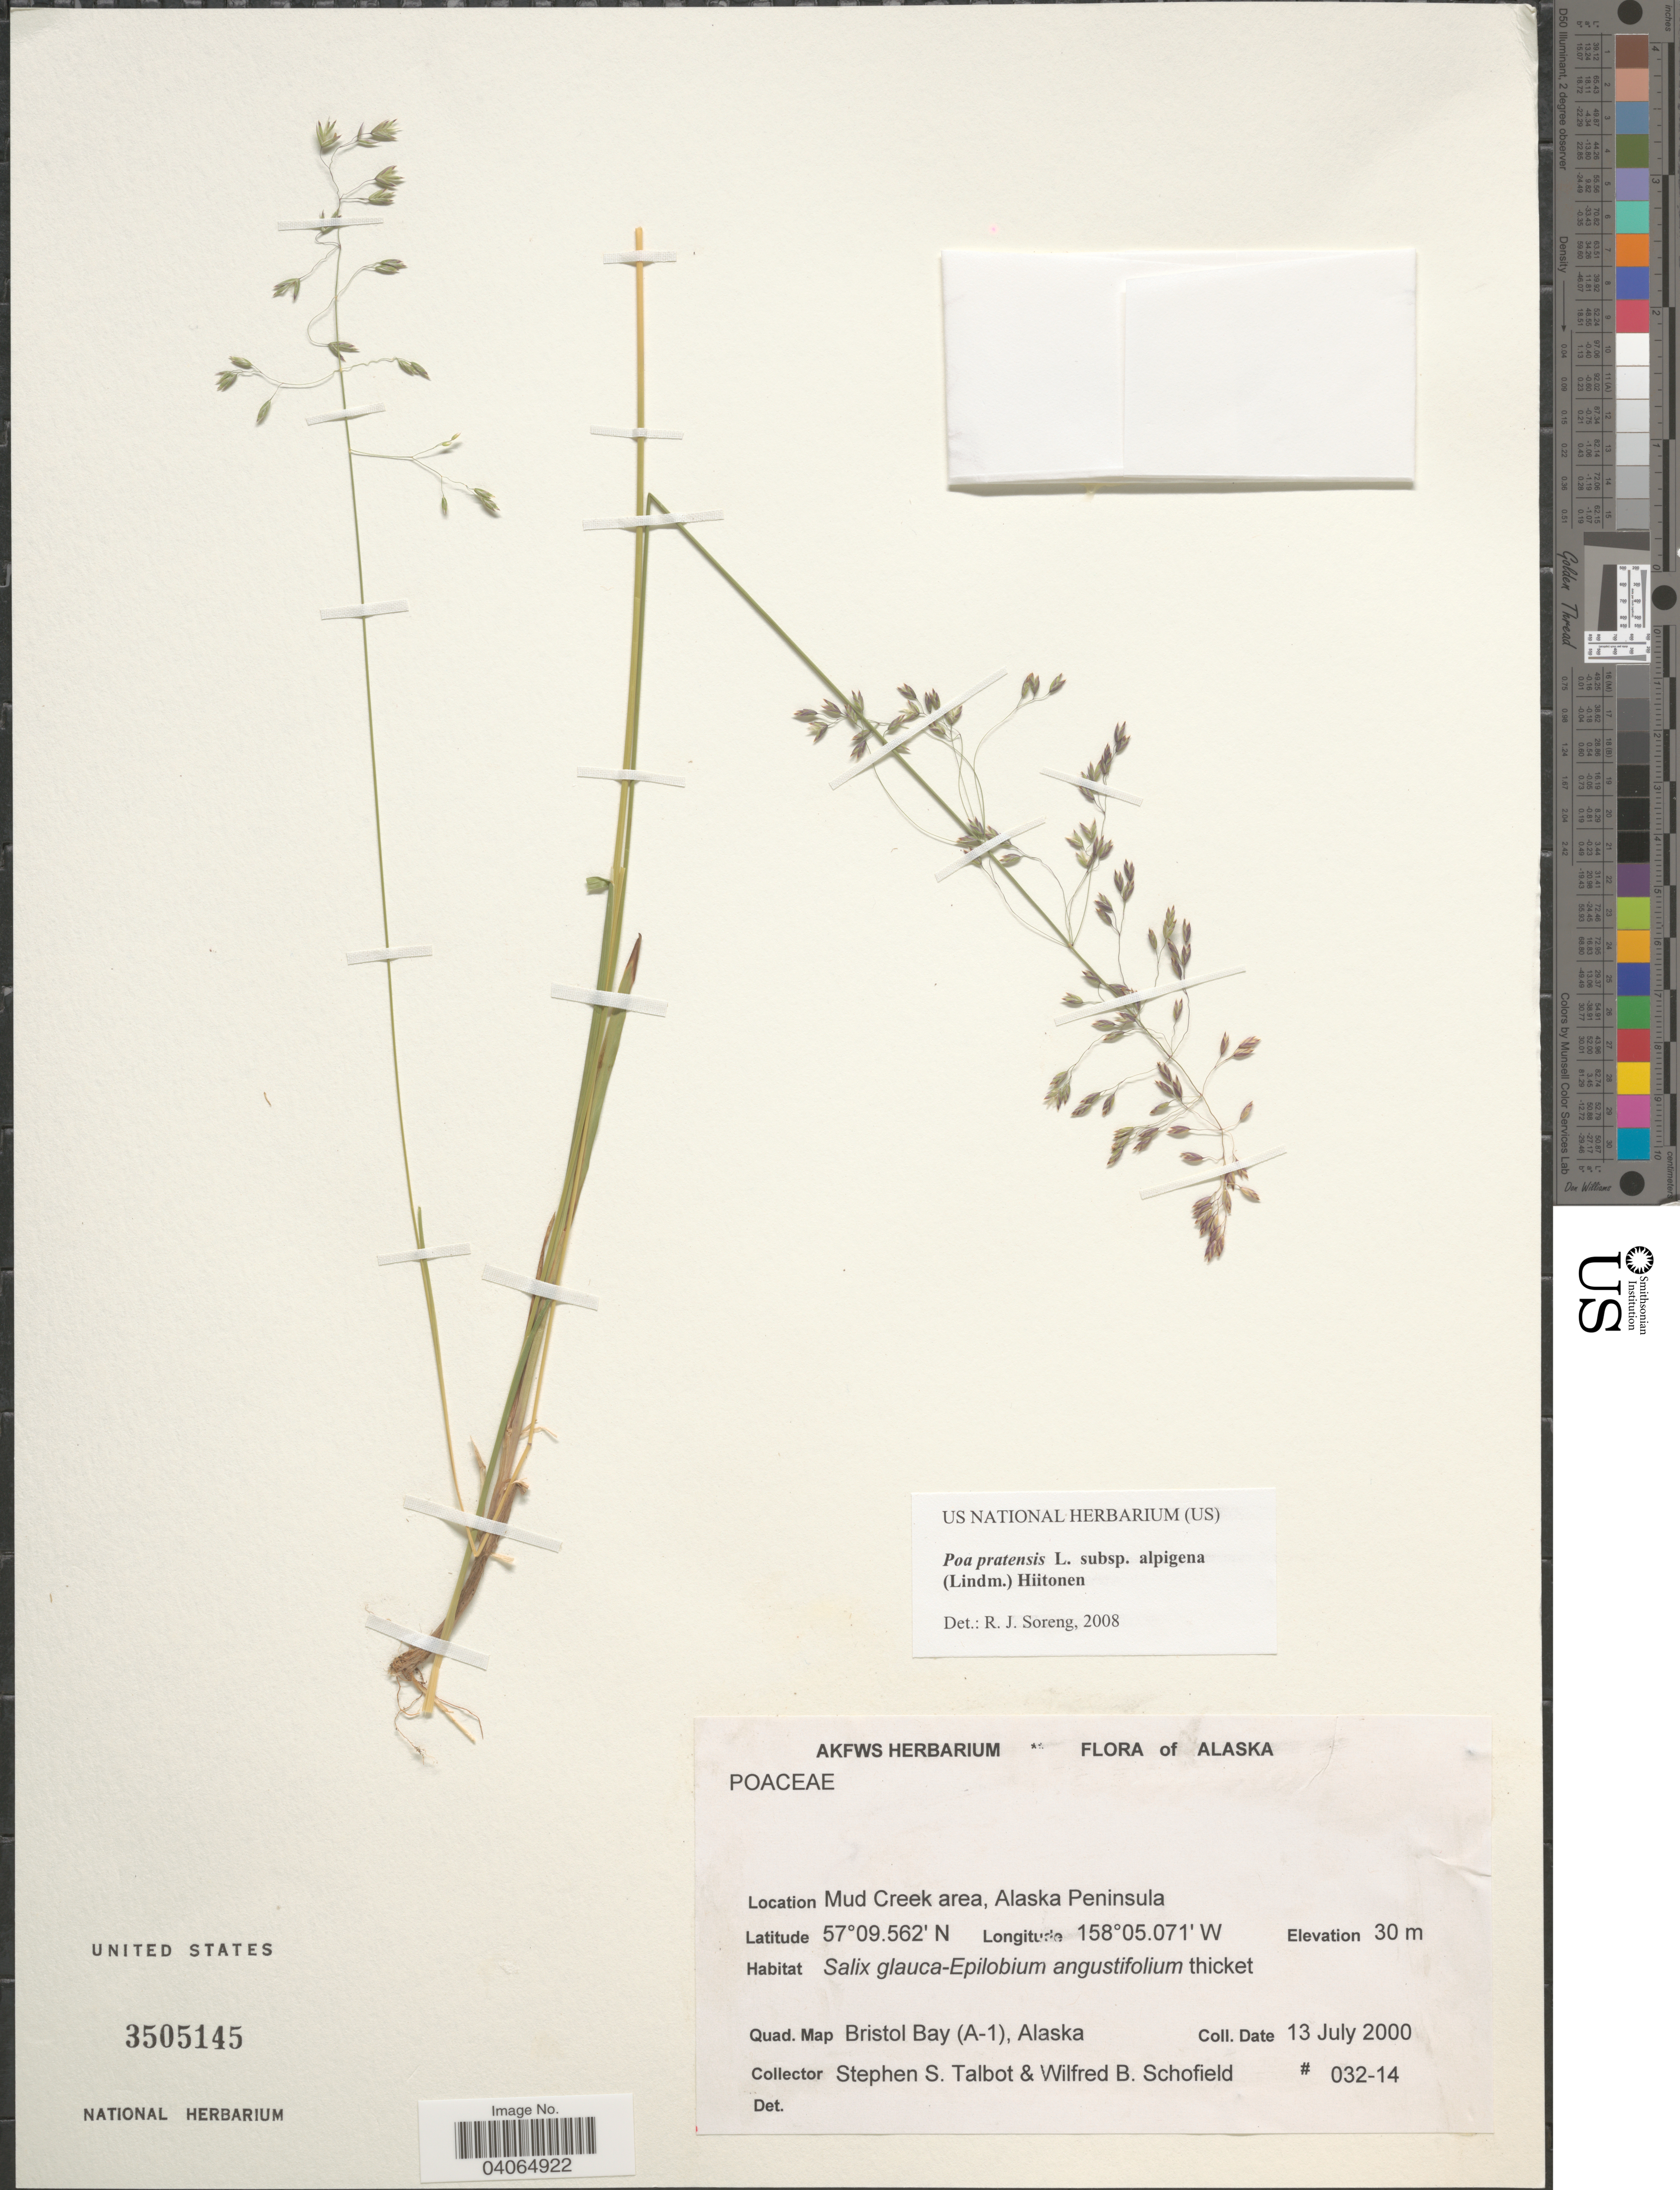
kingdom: Plantae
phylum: Tracheophyta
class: Liliopsida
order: Poales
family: Poaceae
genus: Poa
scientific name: Poa pratensis subsp. alpigena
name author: (Lindm.) Hiitonen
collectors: S. S. Talbot & W. Schofield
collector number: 032-14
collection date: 2000-07-13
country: United States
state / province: Alaska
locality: Mud Creek area, Alaska Peninsula. Quad. Map Bristol Bay (A-1).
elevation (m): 30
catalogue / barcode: US 3505145